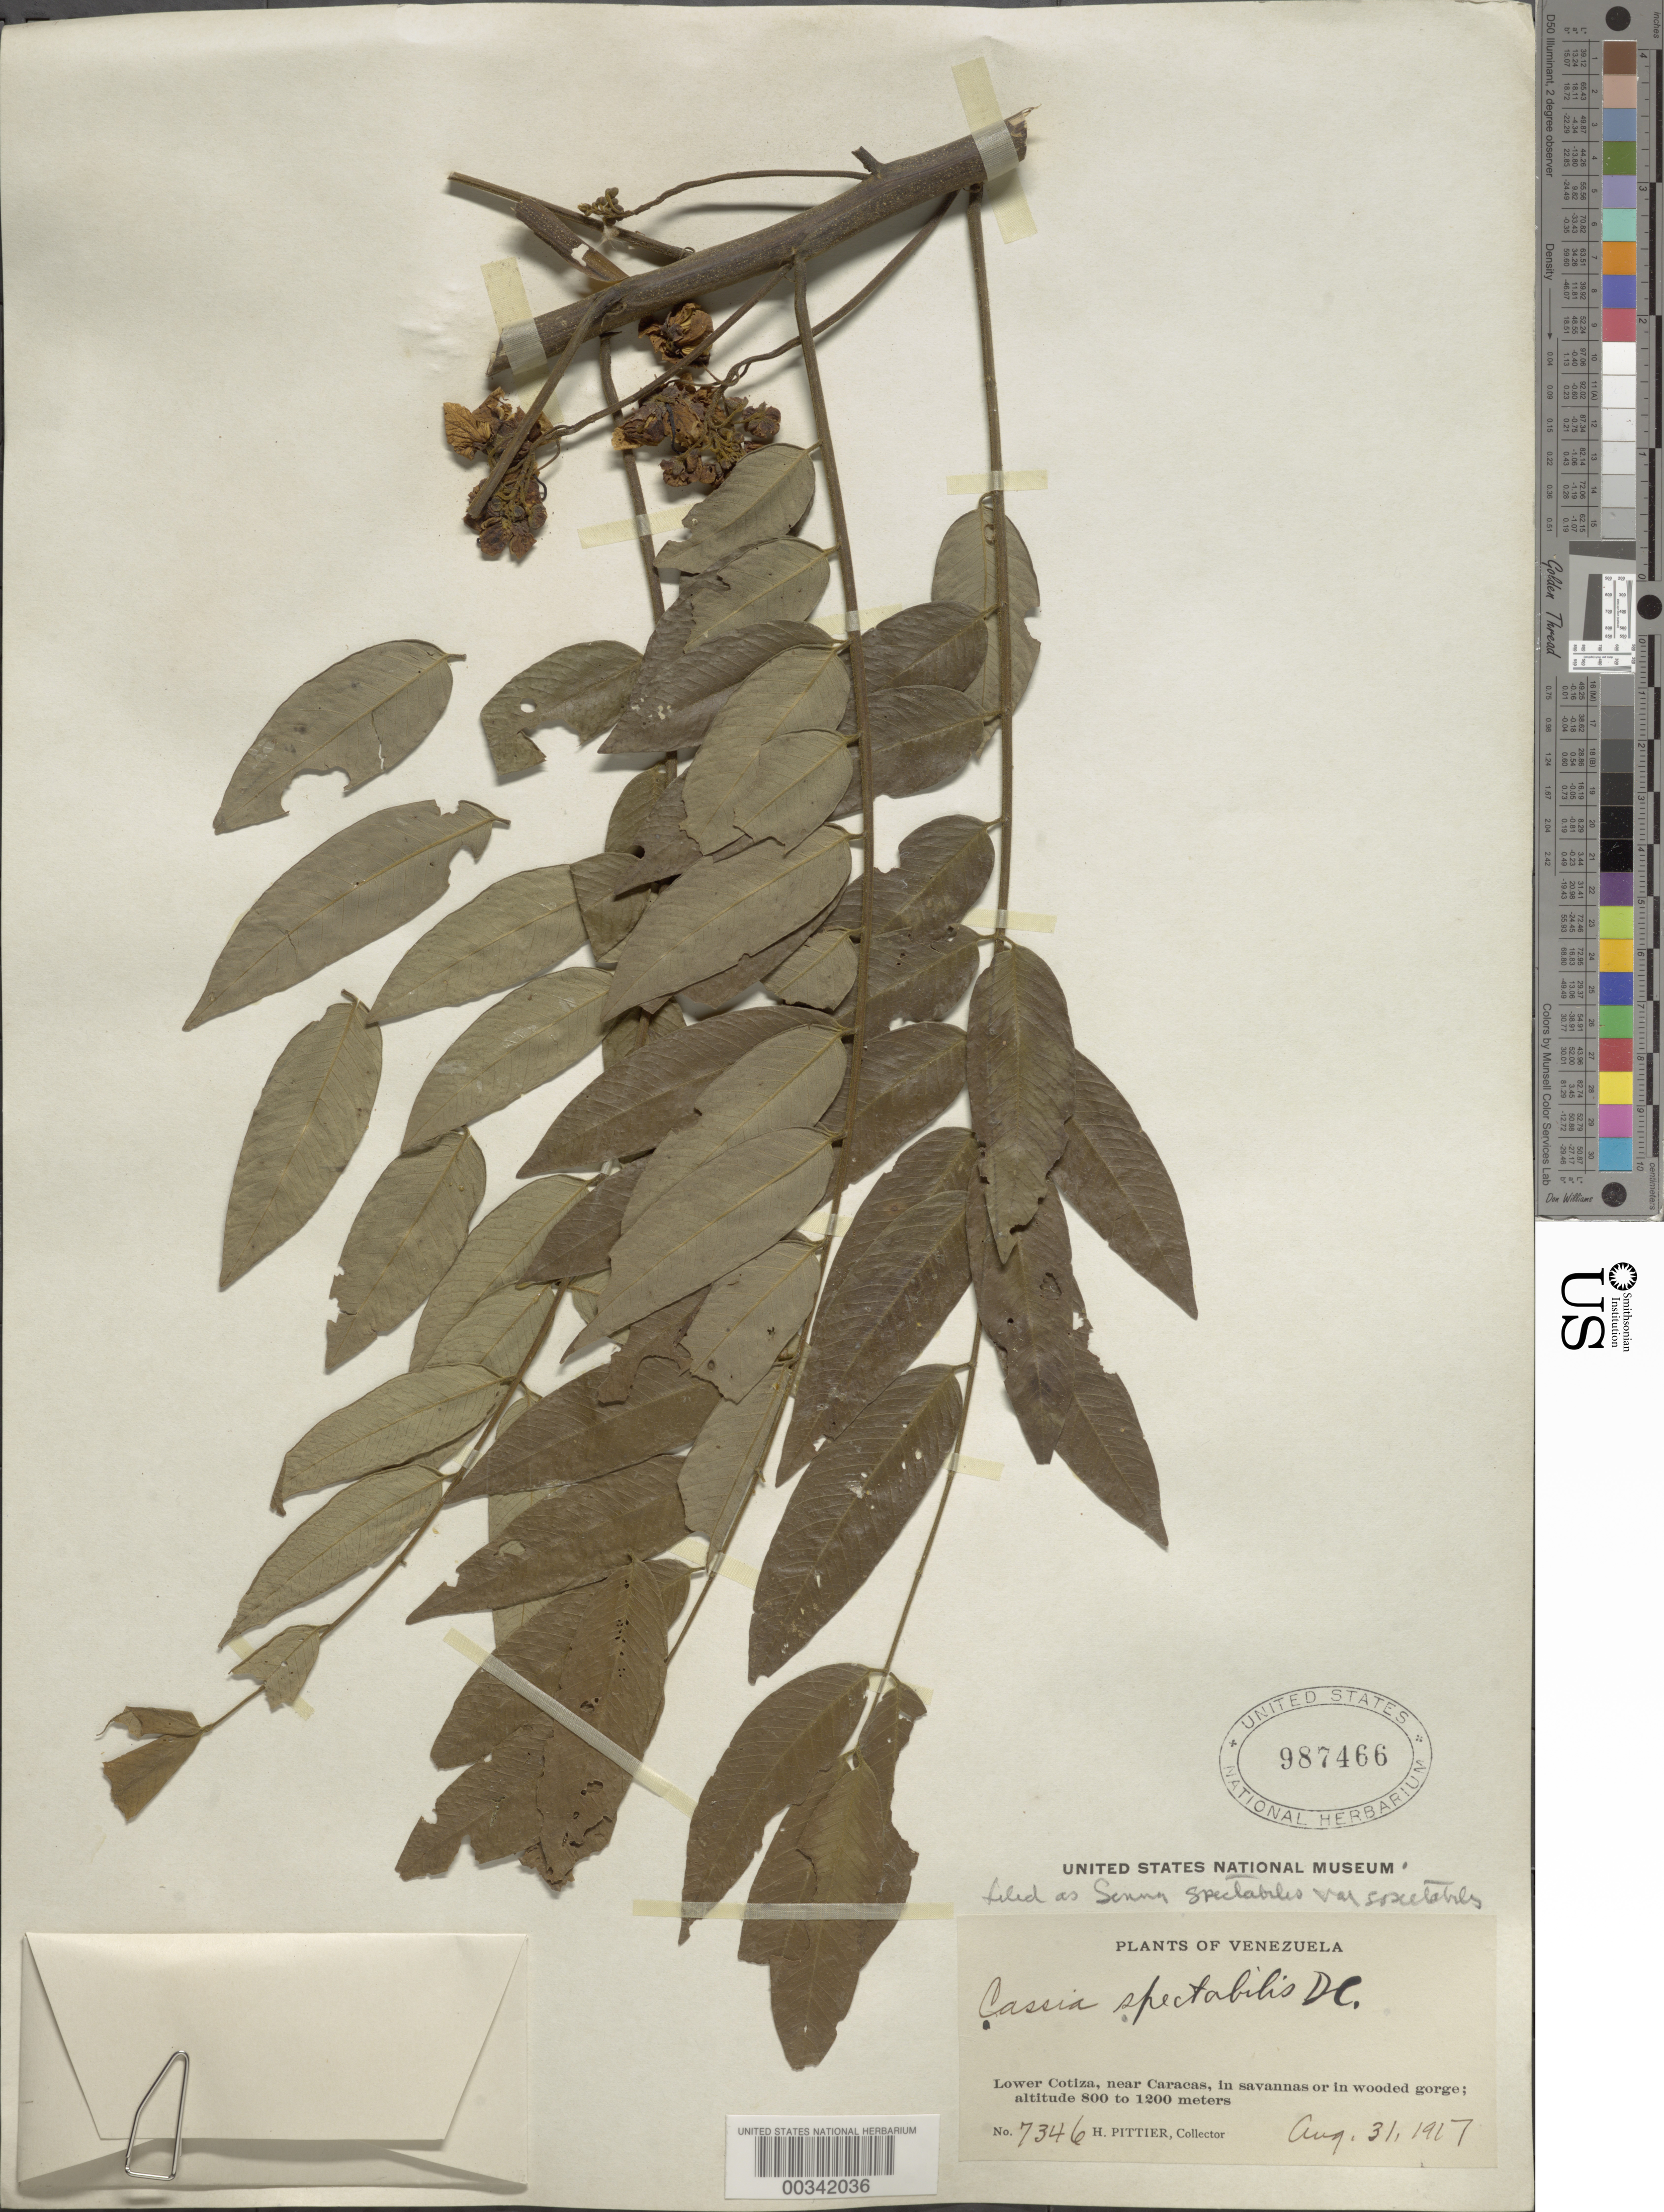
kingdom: Plantae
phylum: Tracheophyta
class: Magnoliopsida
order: Fabales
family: Fabaceae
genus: Senna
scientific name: Senna spectabilis var. spectabilis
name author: (DC.) H.S. Irwin & Barneby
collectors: H. F. Pittier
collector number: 7346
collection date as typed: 31 Aug 1917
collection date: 1917-08-31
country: Venezuela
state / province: Distrito Federal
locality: Lower cotiza, near caracas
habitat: In savannas or in wooded gorge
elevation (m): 800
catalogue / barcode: US 987466